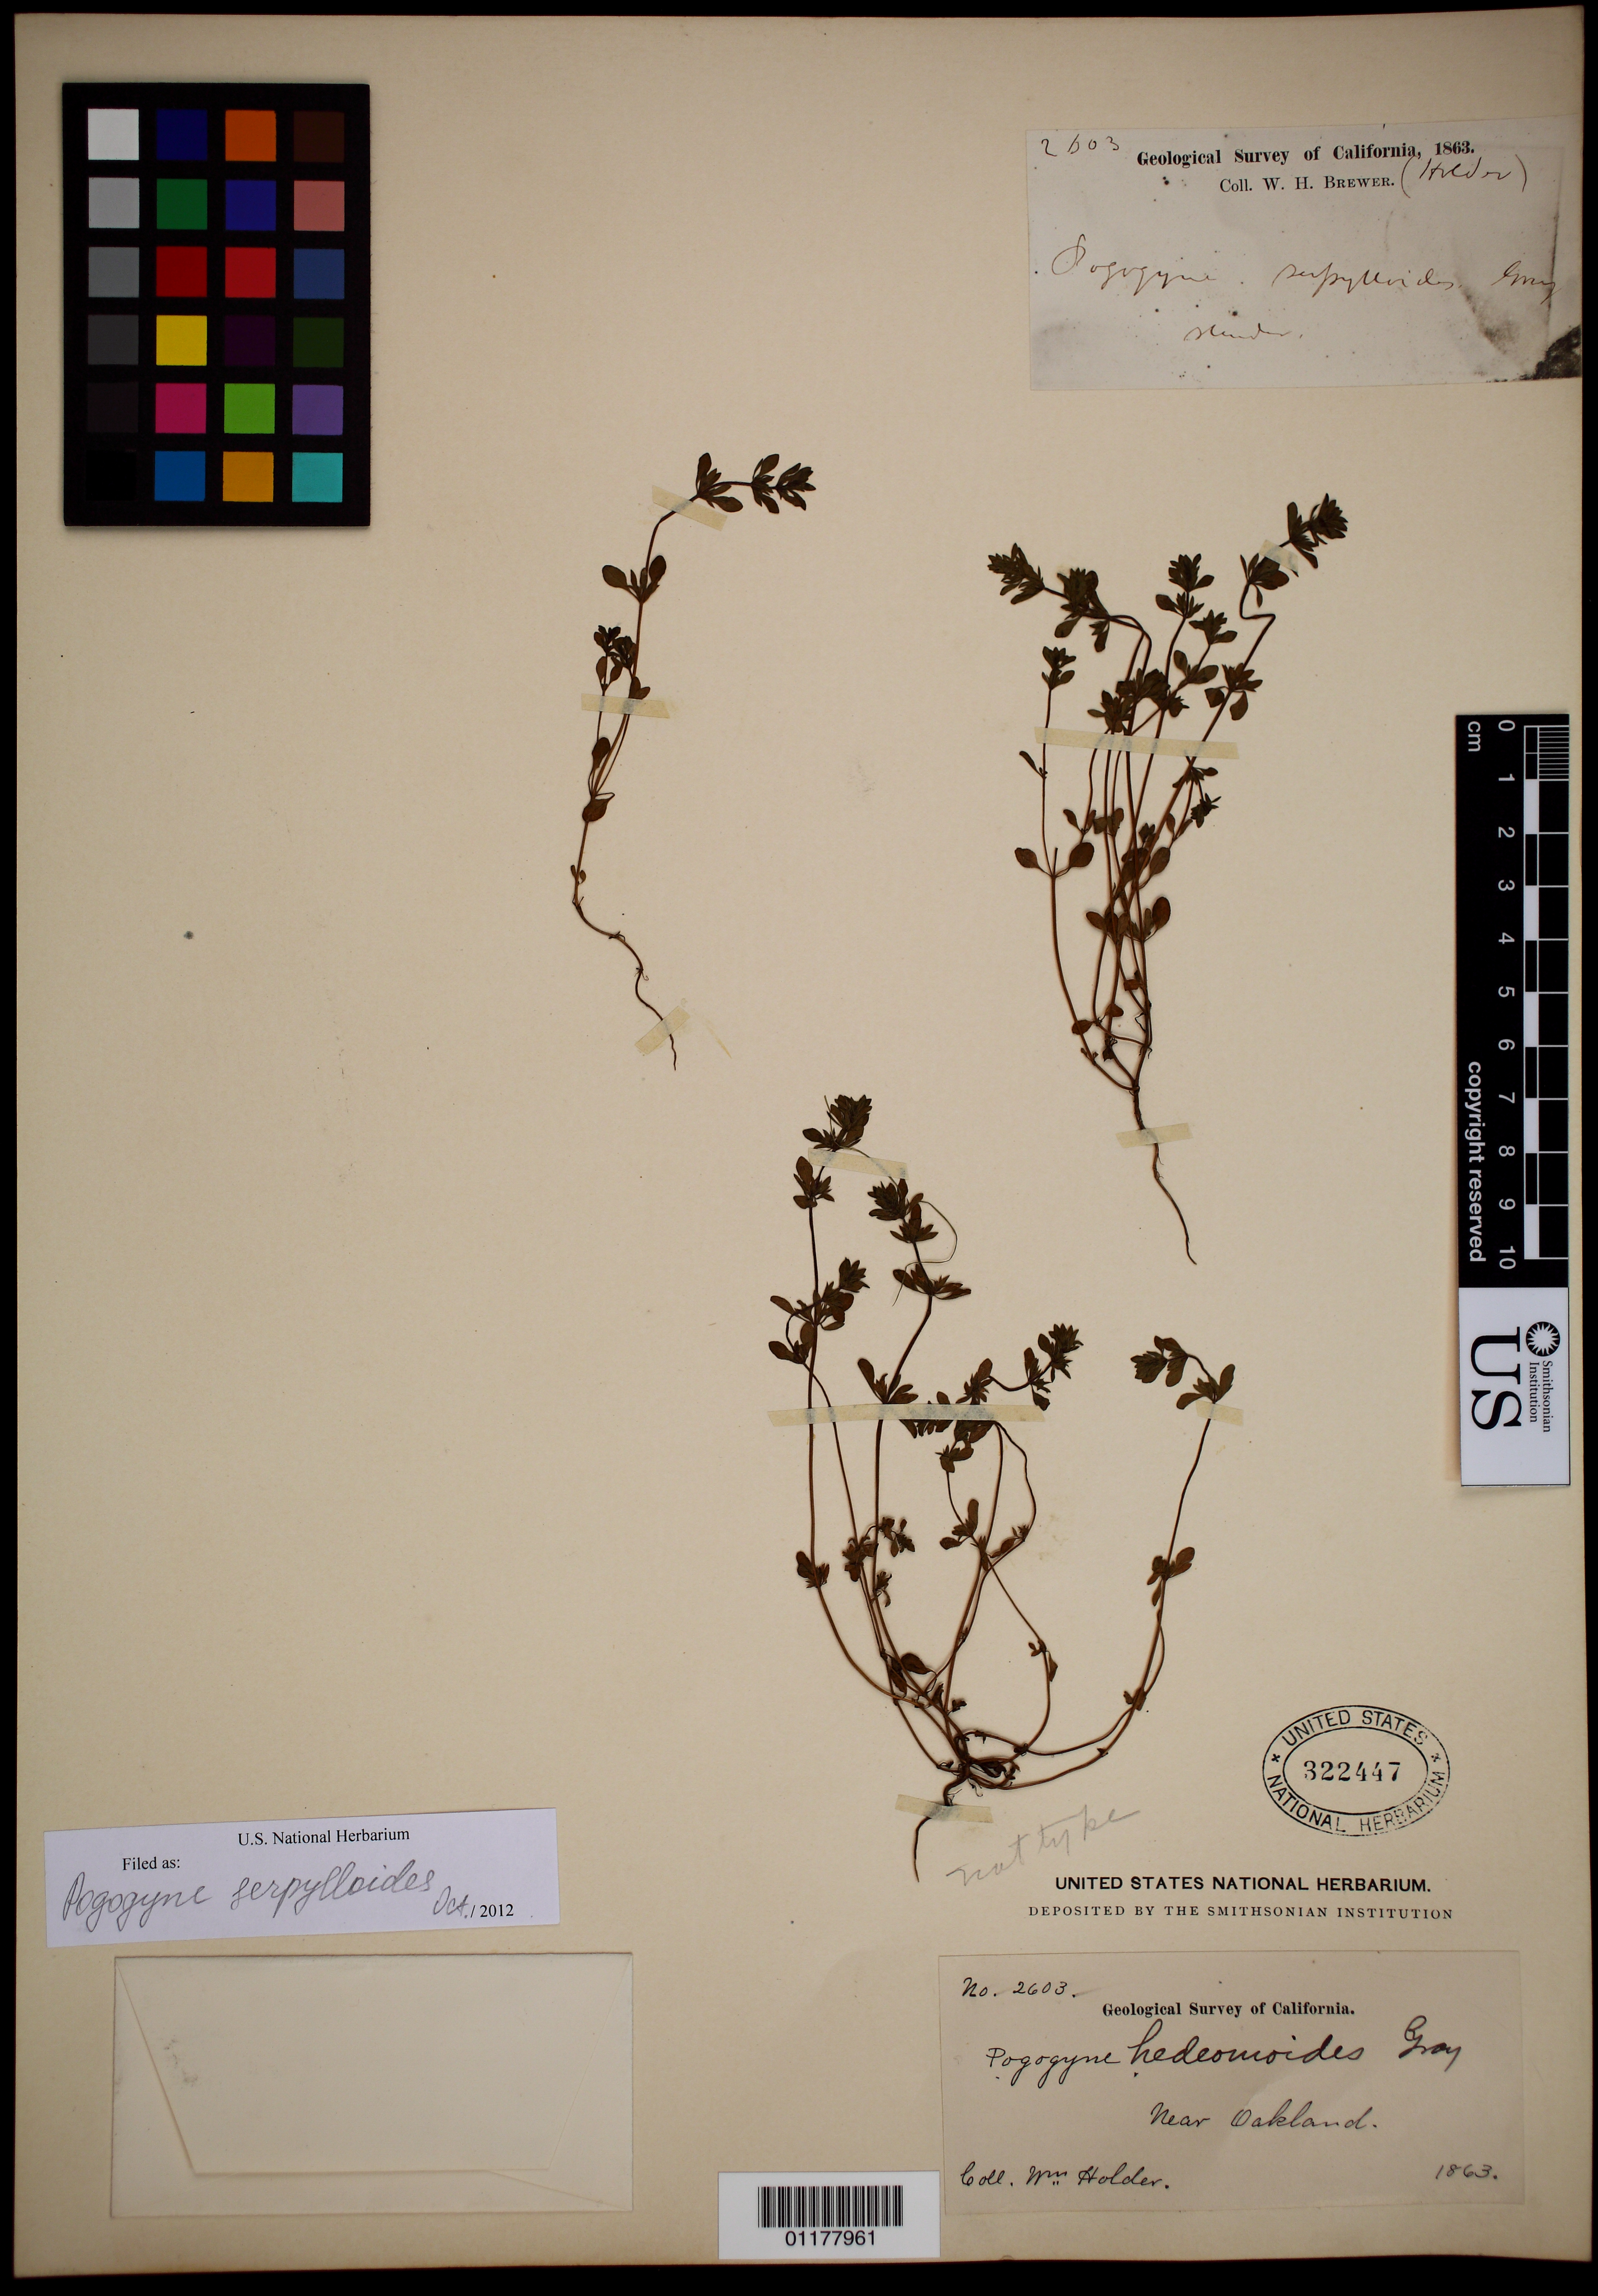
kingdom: Plantae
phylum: Tracheophyta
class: Magnoliopsida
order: Lamiales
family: Lamiaceae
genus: Pogogyne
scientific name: Pogogyne serpylloides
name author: (Torr.) A. Gray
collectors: W. Holder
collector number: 2603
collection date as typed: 1863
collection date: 1863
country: United States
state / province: California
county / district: Alameda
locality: near Oakland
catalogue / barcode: US 322447